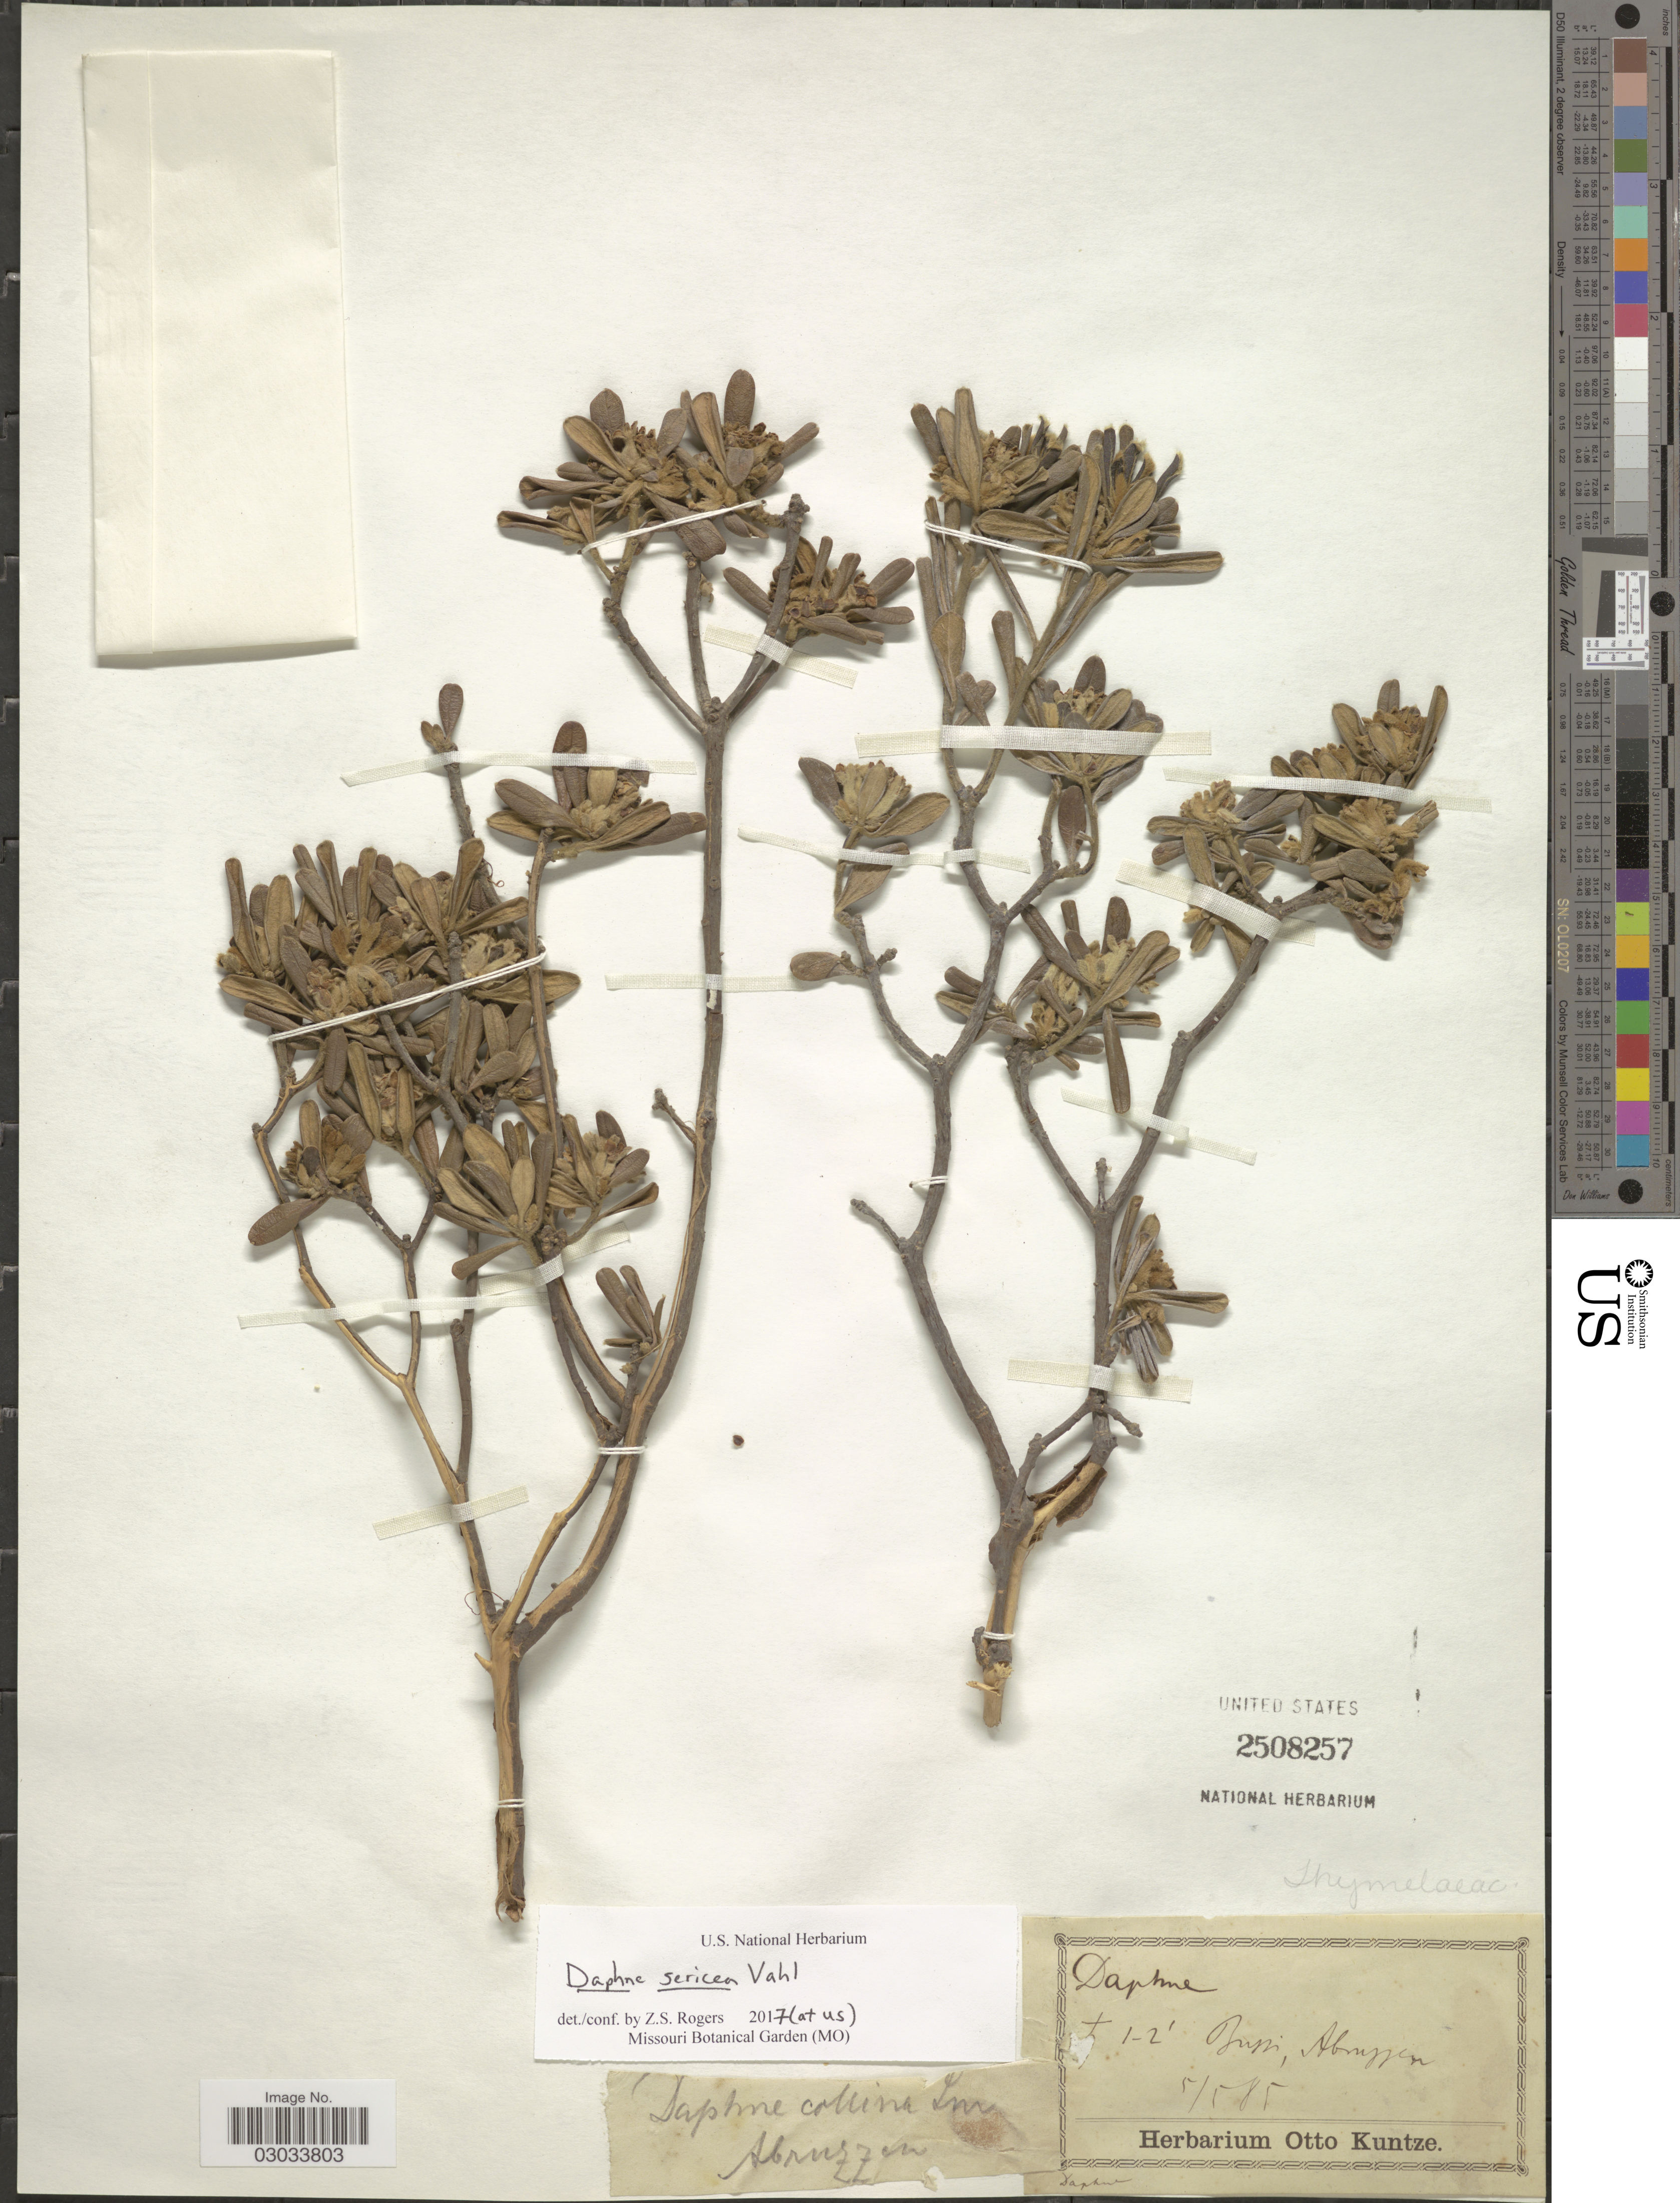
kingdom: Plantae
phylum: Tracheophyta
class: Magnoliopsida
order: Malvales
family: Thymelaeaceae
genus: Daphne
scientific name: Daphne sericea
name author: Vahl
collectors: ex herb. Otto Kuntze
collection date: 1885-05-05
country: Italy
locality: Bussi, Abruzzen.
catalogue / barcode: US 2508257